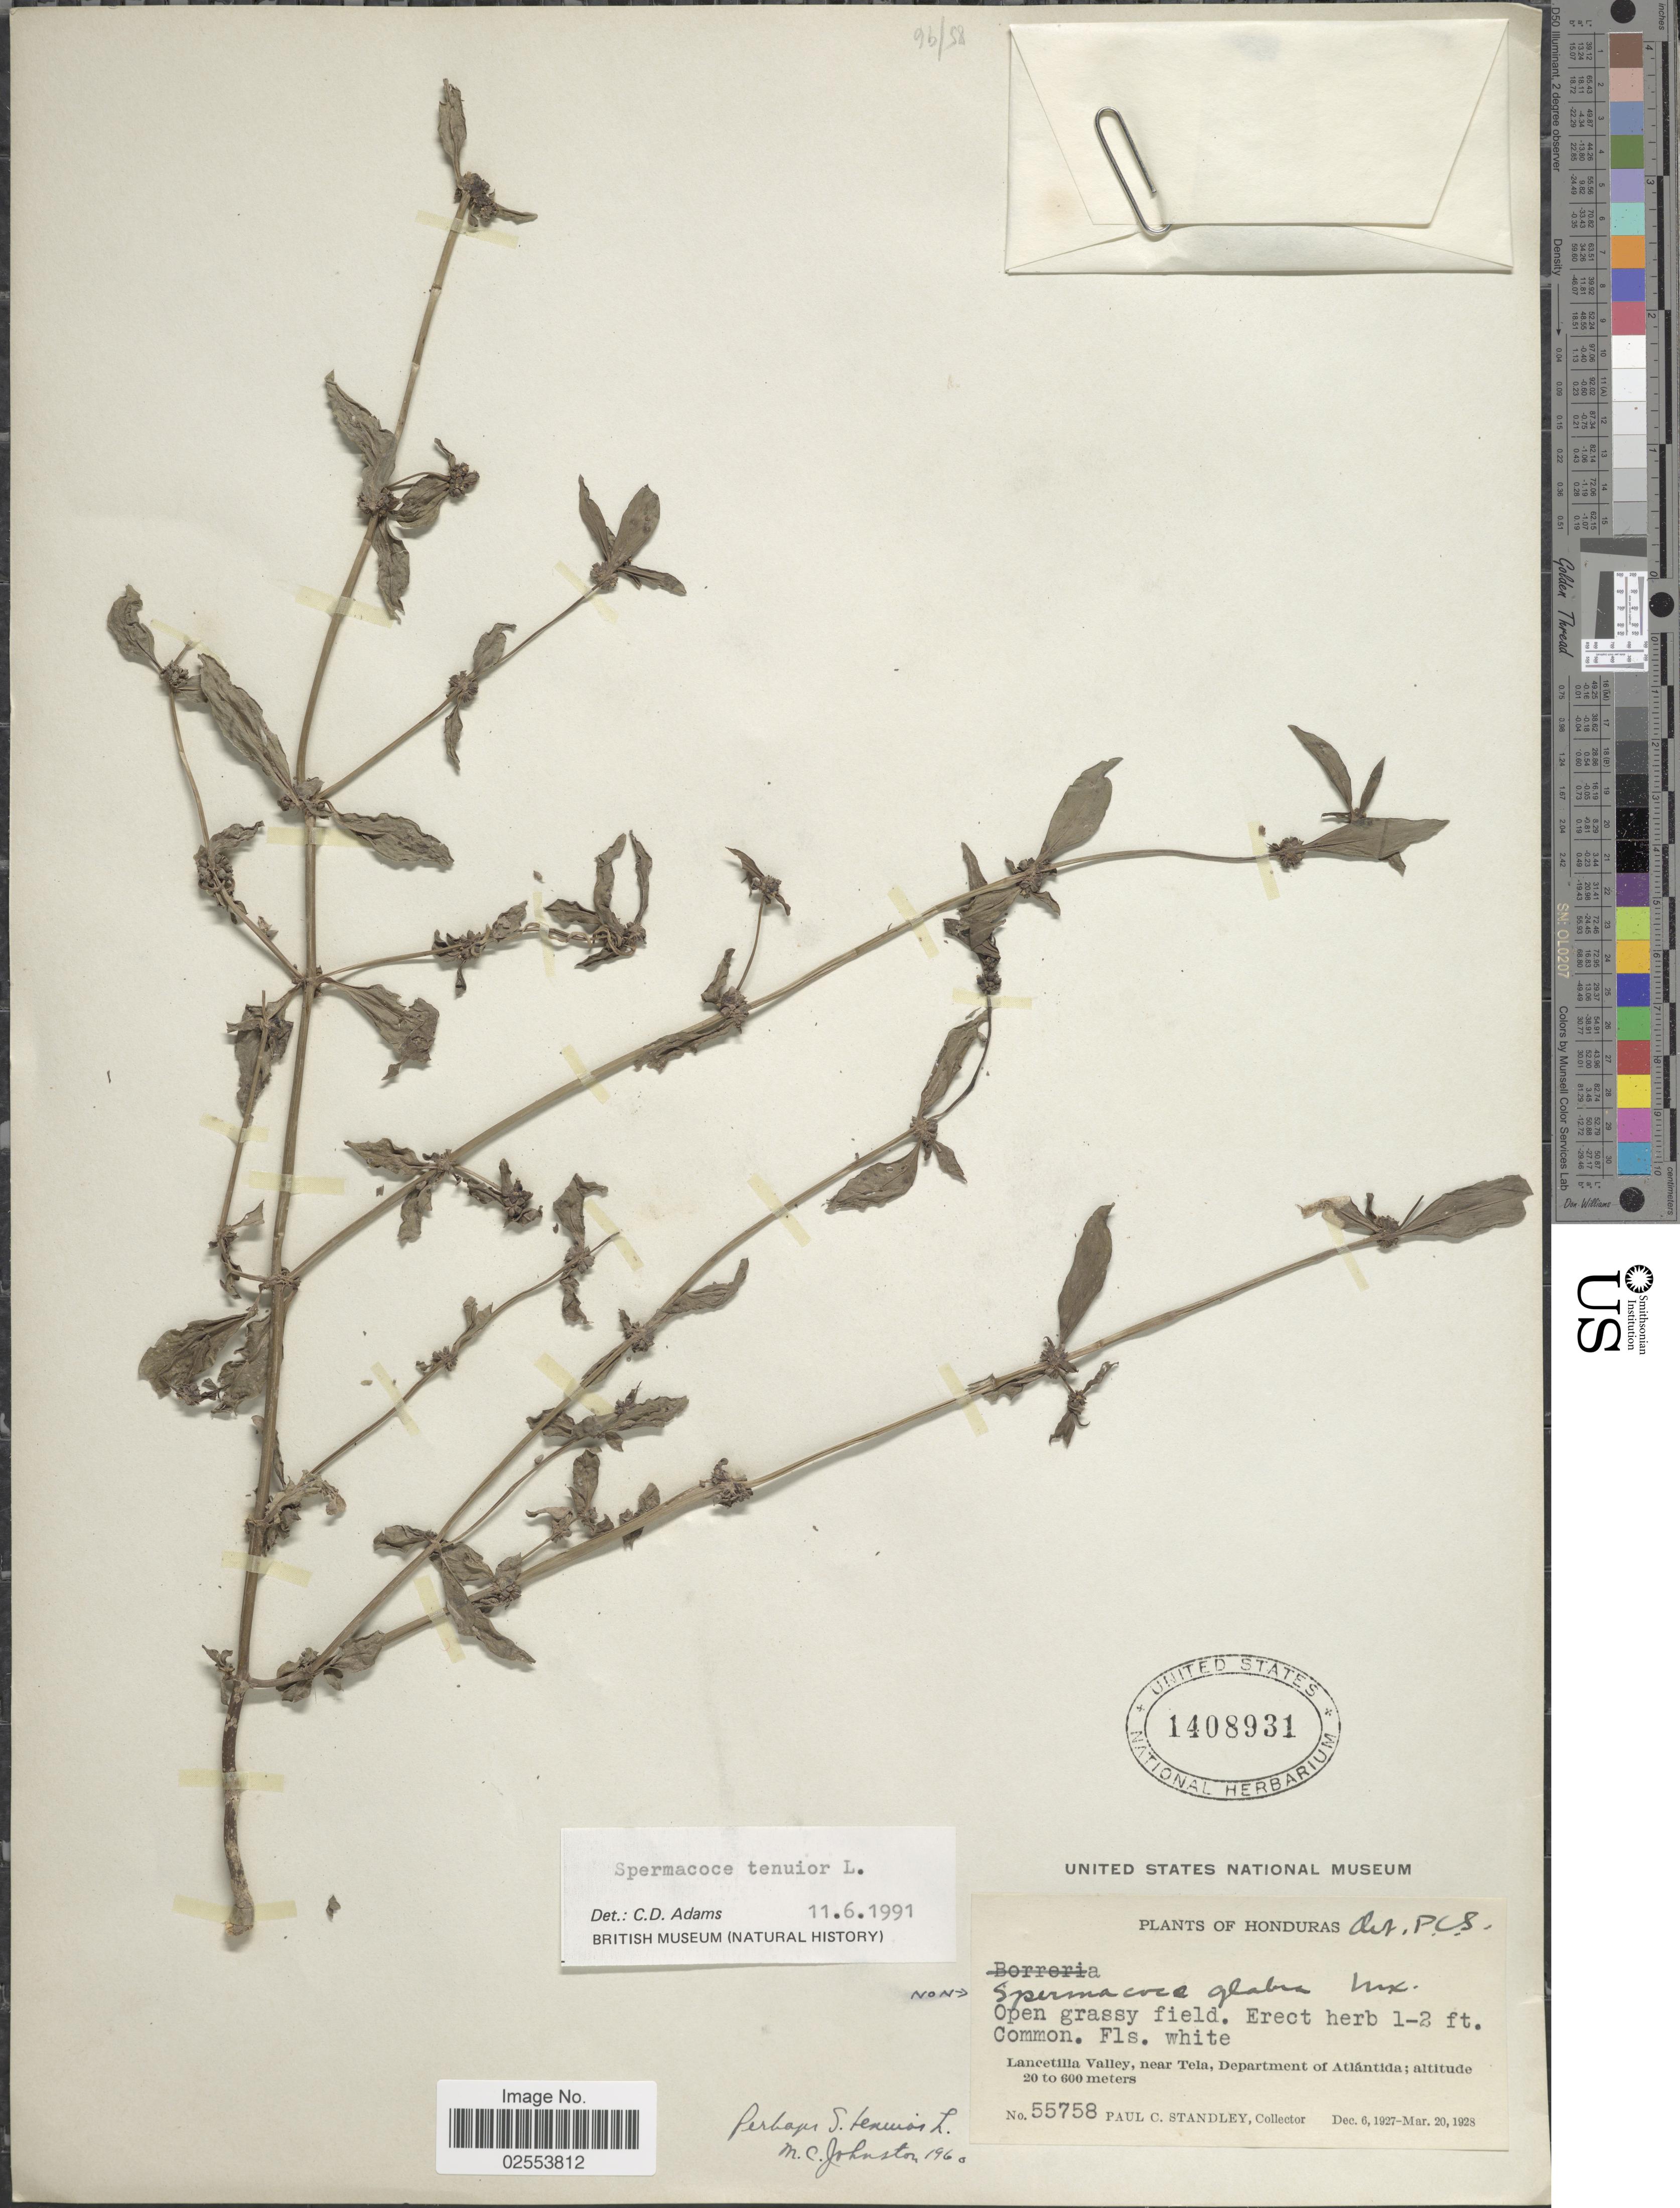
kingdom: Plantae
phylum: Tracheophyta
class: Magnoliopsida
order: Gentianales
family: Rubiaceae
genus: Spermacoce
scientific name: Spermacoce tenuior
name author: L.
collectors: P. C. Standley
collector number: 55758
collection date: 1927-12-06/1928-03-20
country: Honduras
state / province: Atlántida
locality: Lancetilla Valley, near Tela.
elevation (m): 20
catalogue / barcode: US 1408931